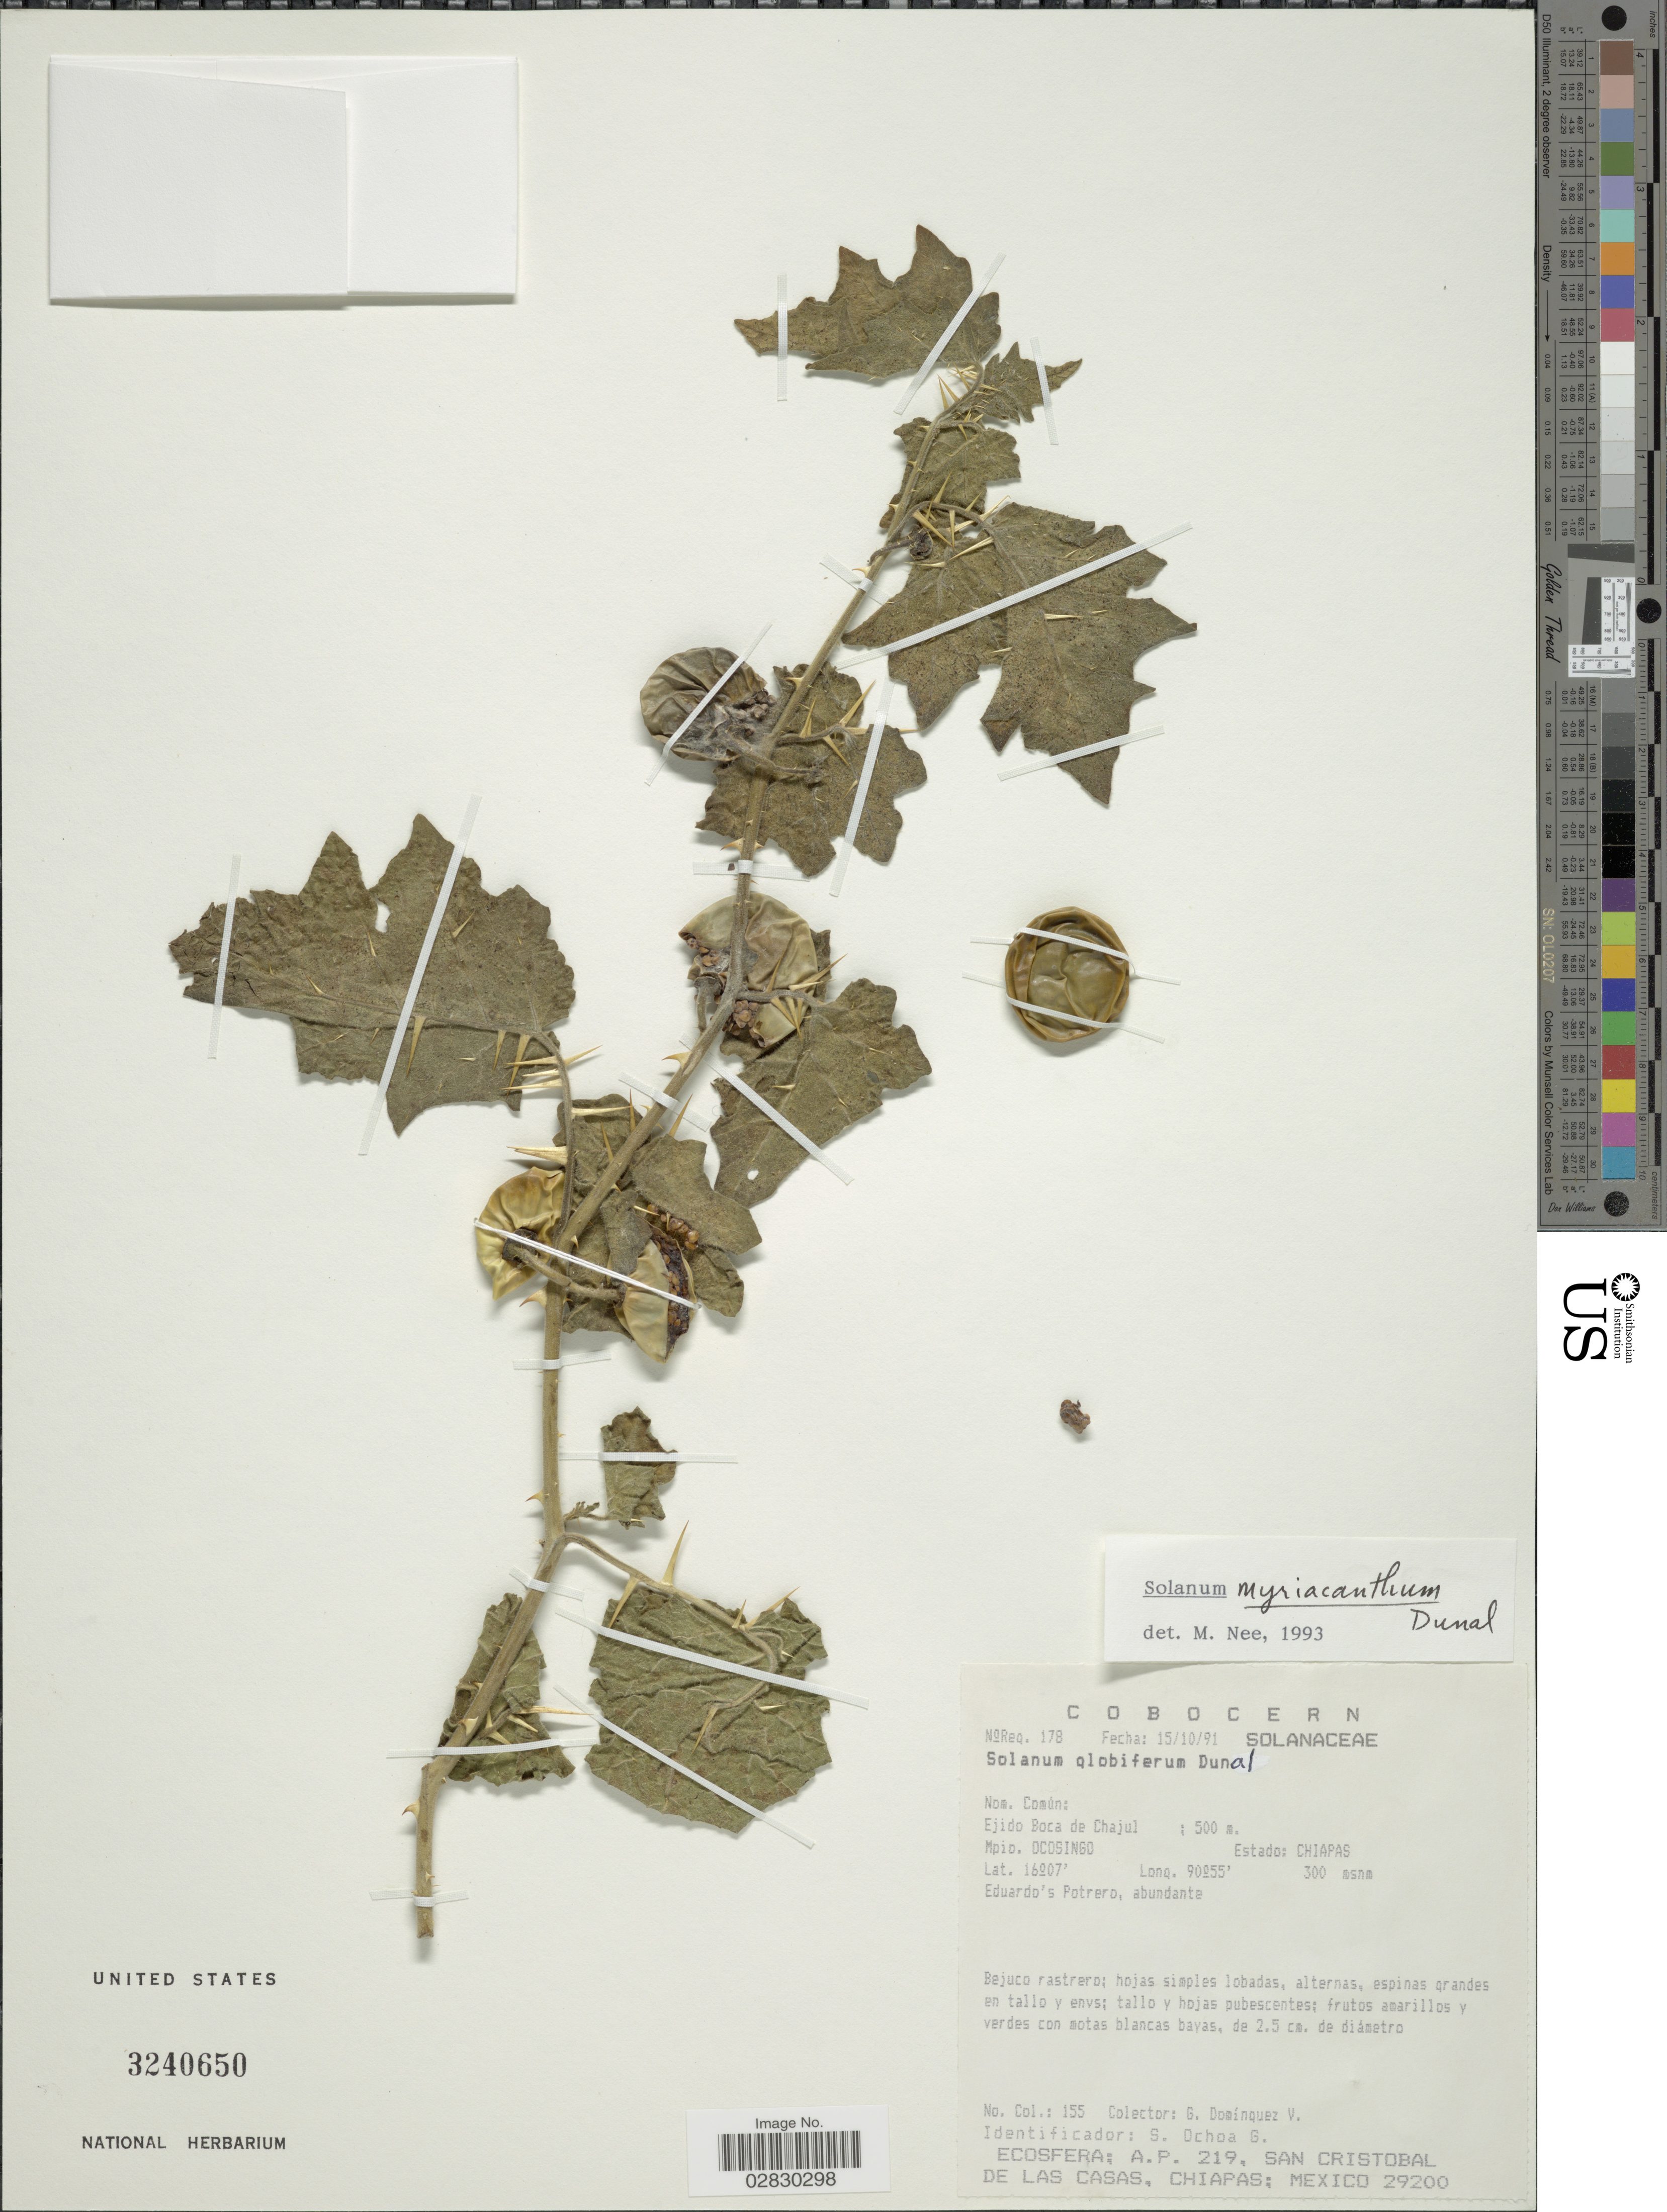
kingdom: Plantae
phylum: Tracheophyta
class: Magnoliopsida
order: Solanales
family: Solanaceae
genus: Solanum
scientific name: Solanum myriacanthum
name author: Dunal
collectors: G. Domínguez V.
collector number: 155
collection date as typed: Transcribed d/m/y: 15/10/91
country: Mexico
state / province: Chiapas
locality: Ejido Boca de Chajul. Mpio. Ocosingo. Eduardo's Potrero.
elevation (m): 300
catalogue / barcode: US 3240650